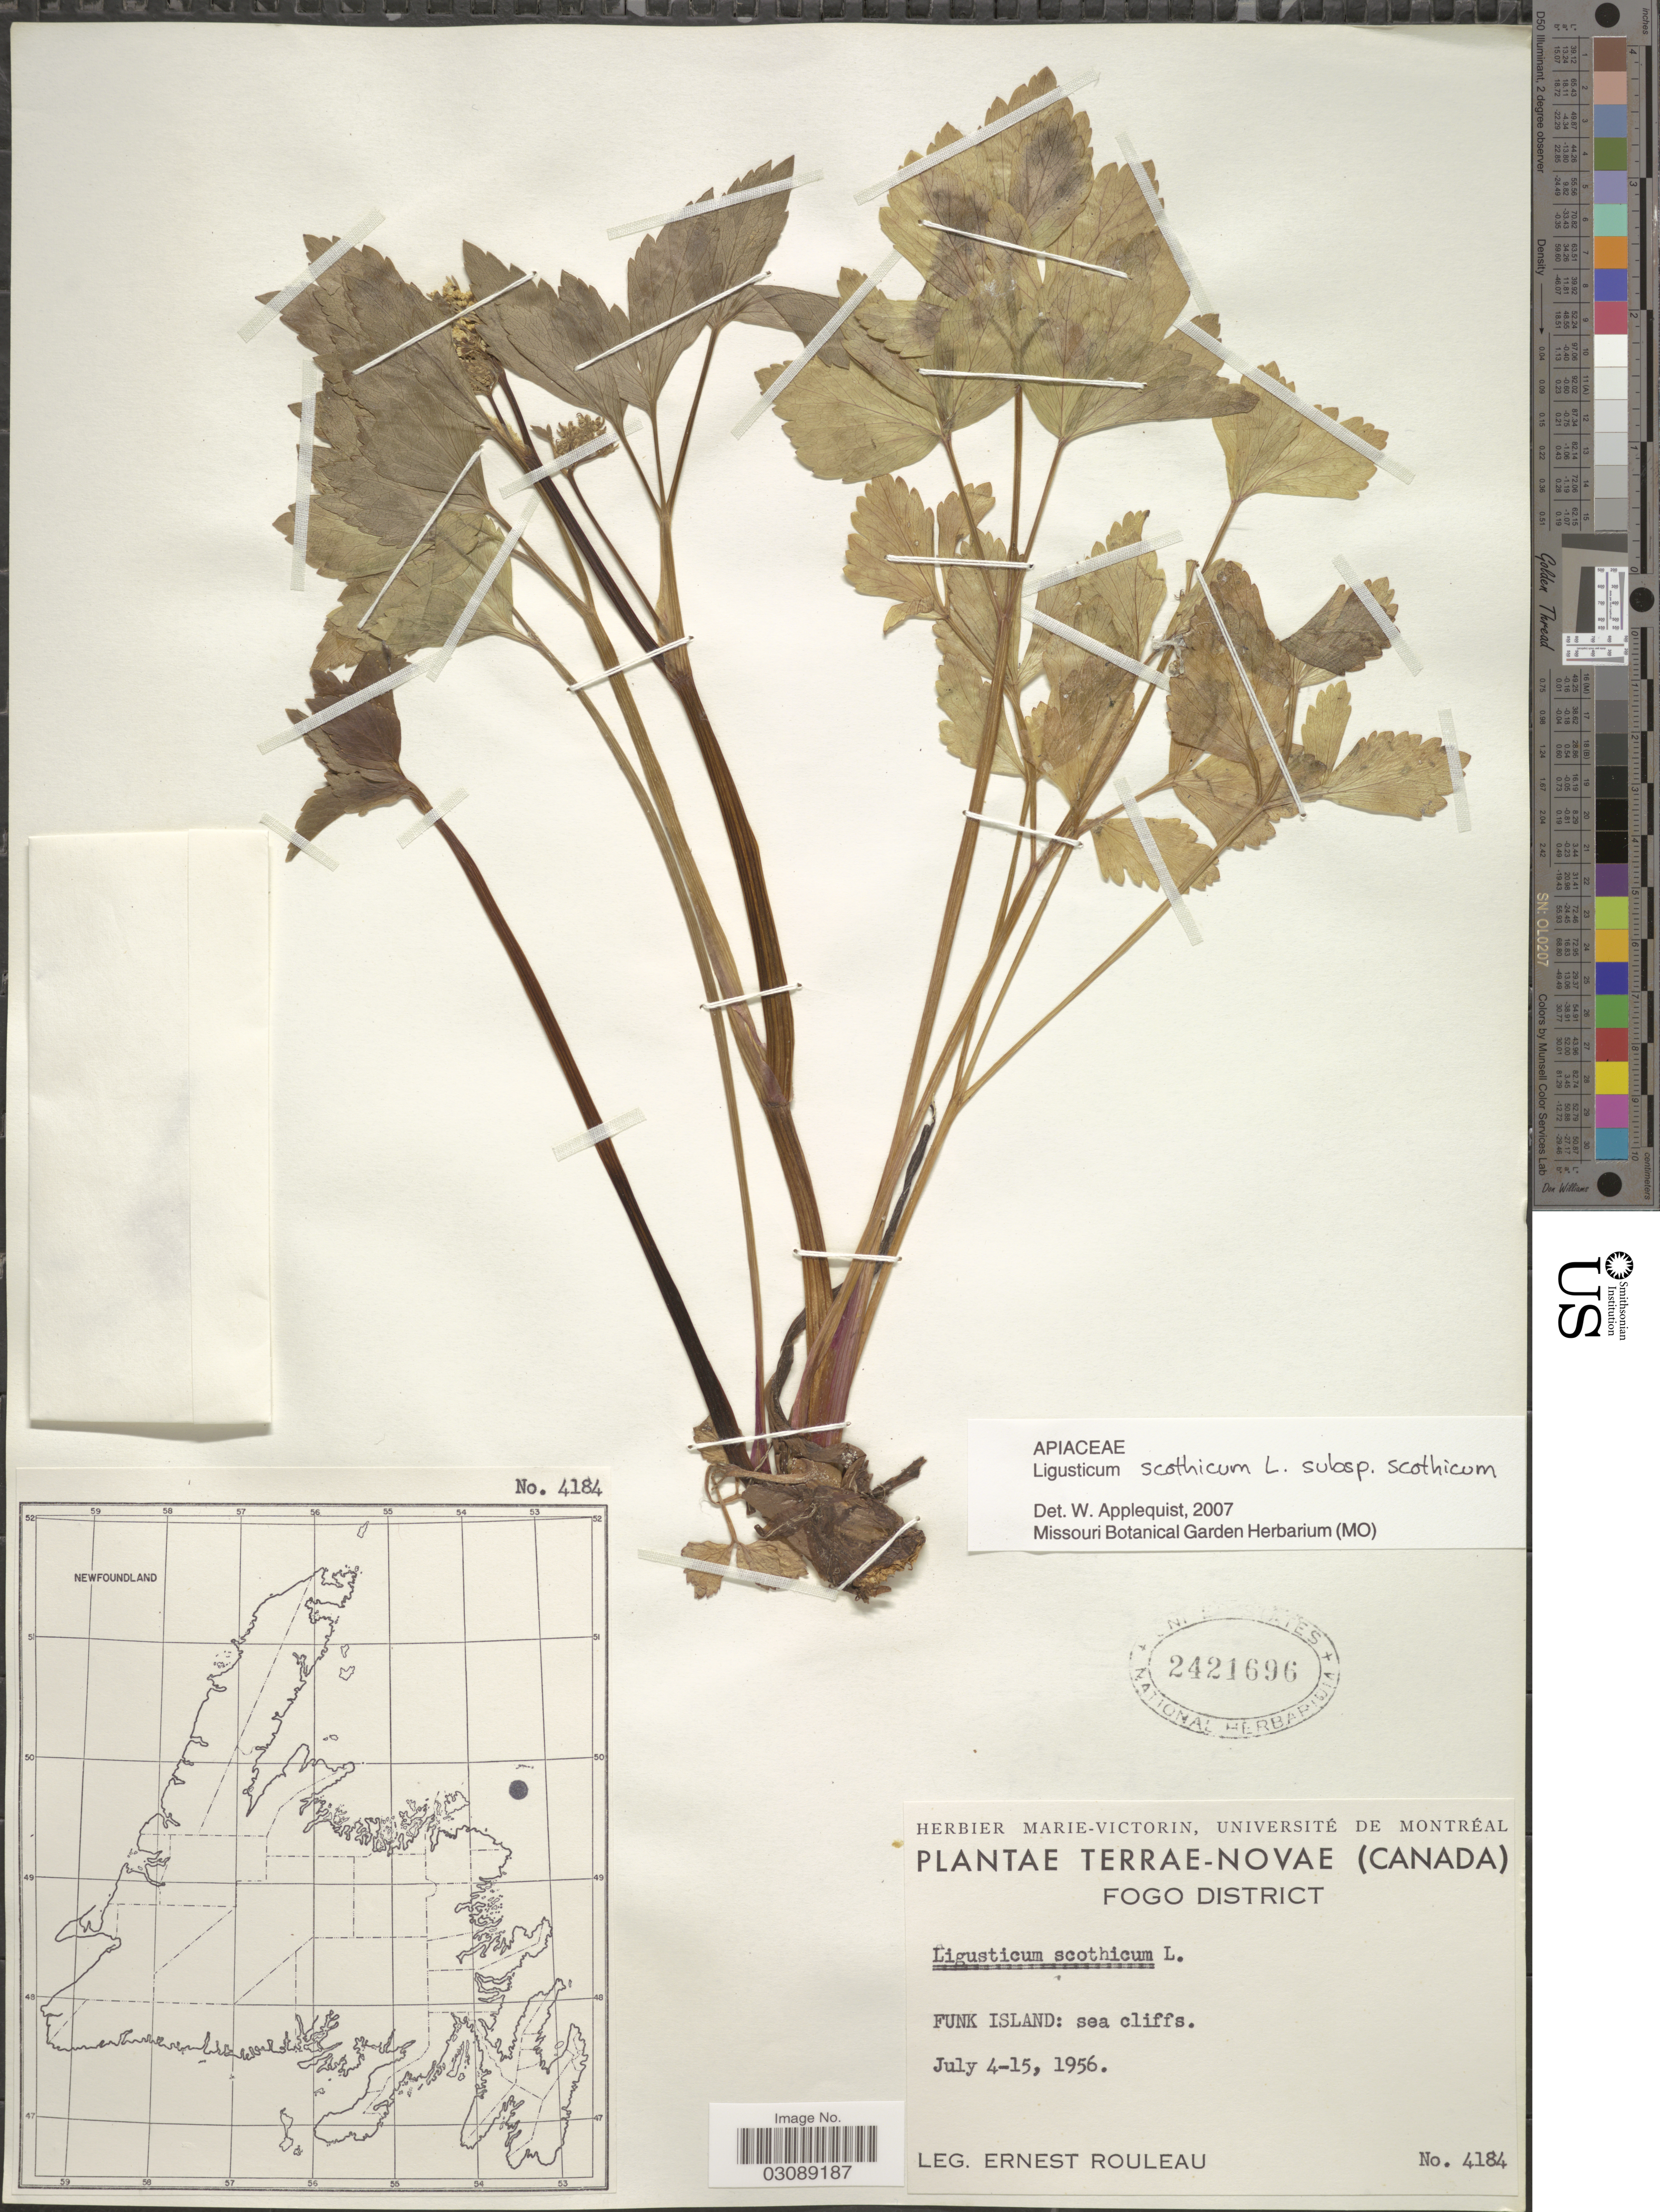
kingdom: Plantae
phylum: Tracheophyta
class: Magnoliopsida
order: Apiales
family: Apiaceae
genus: Ligusticum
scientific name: Ligusticum scoticum subsp. scoticum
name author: L.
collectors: E. Rouleau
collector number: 4184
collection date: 1956-07-04/1956-07-15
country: Canada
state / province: Newfoundland and Labrador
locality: Terrae-Novae, Fogo District, Funk Island: sea cliffs.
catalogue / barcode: US 2421696